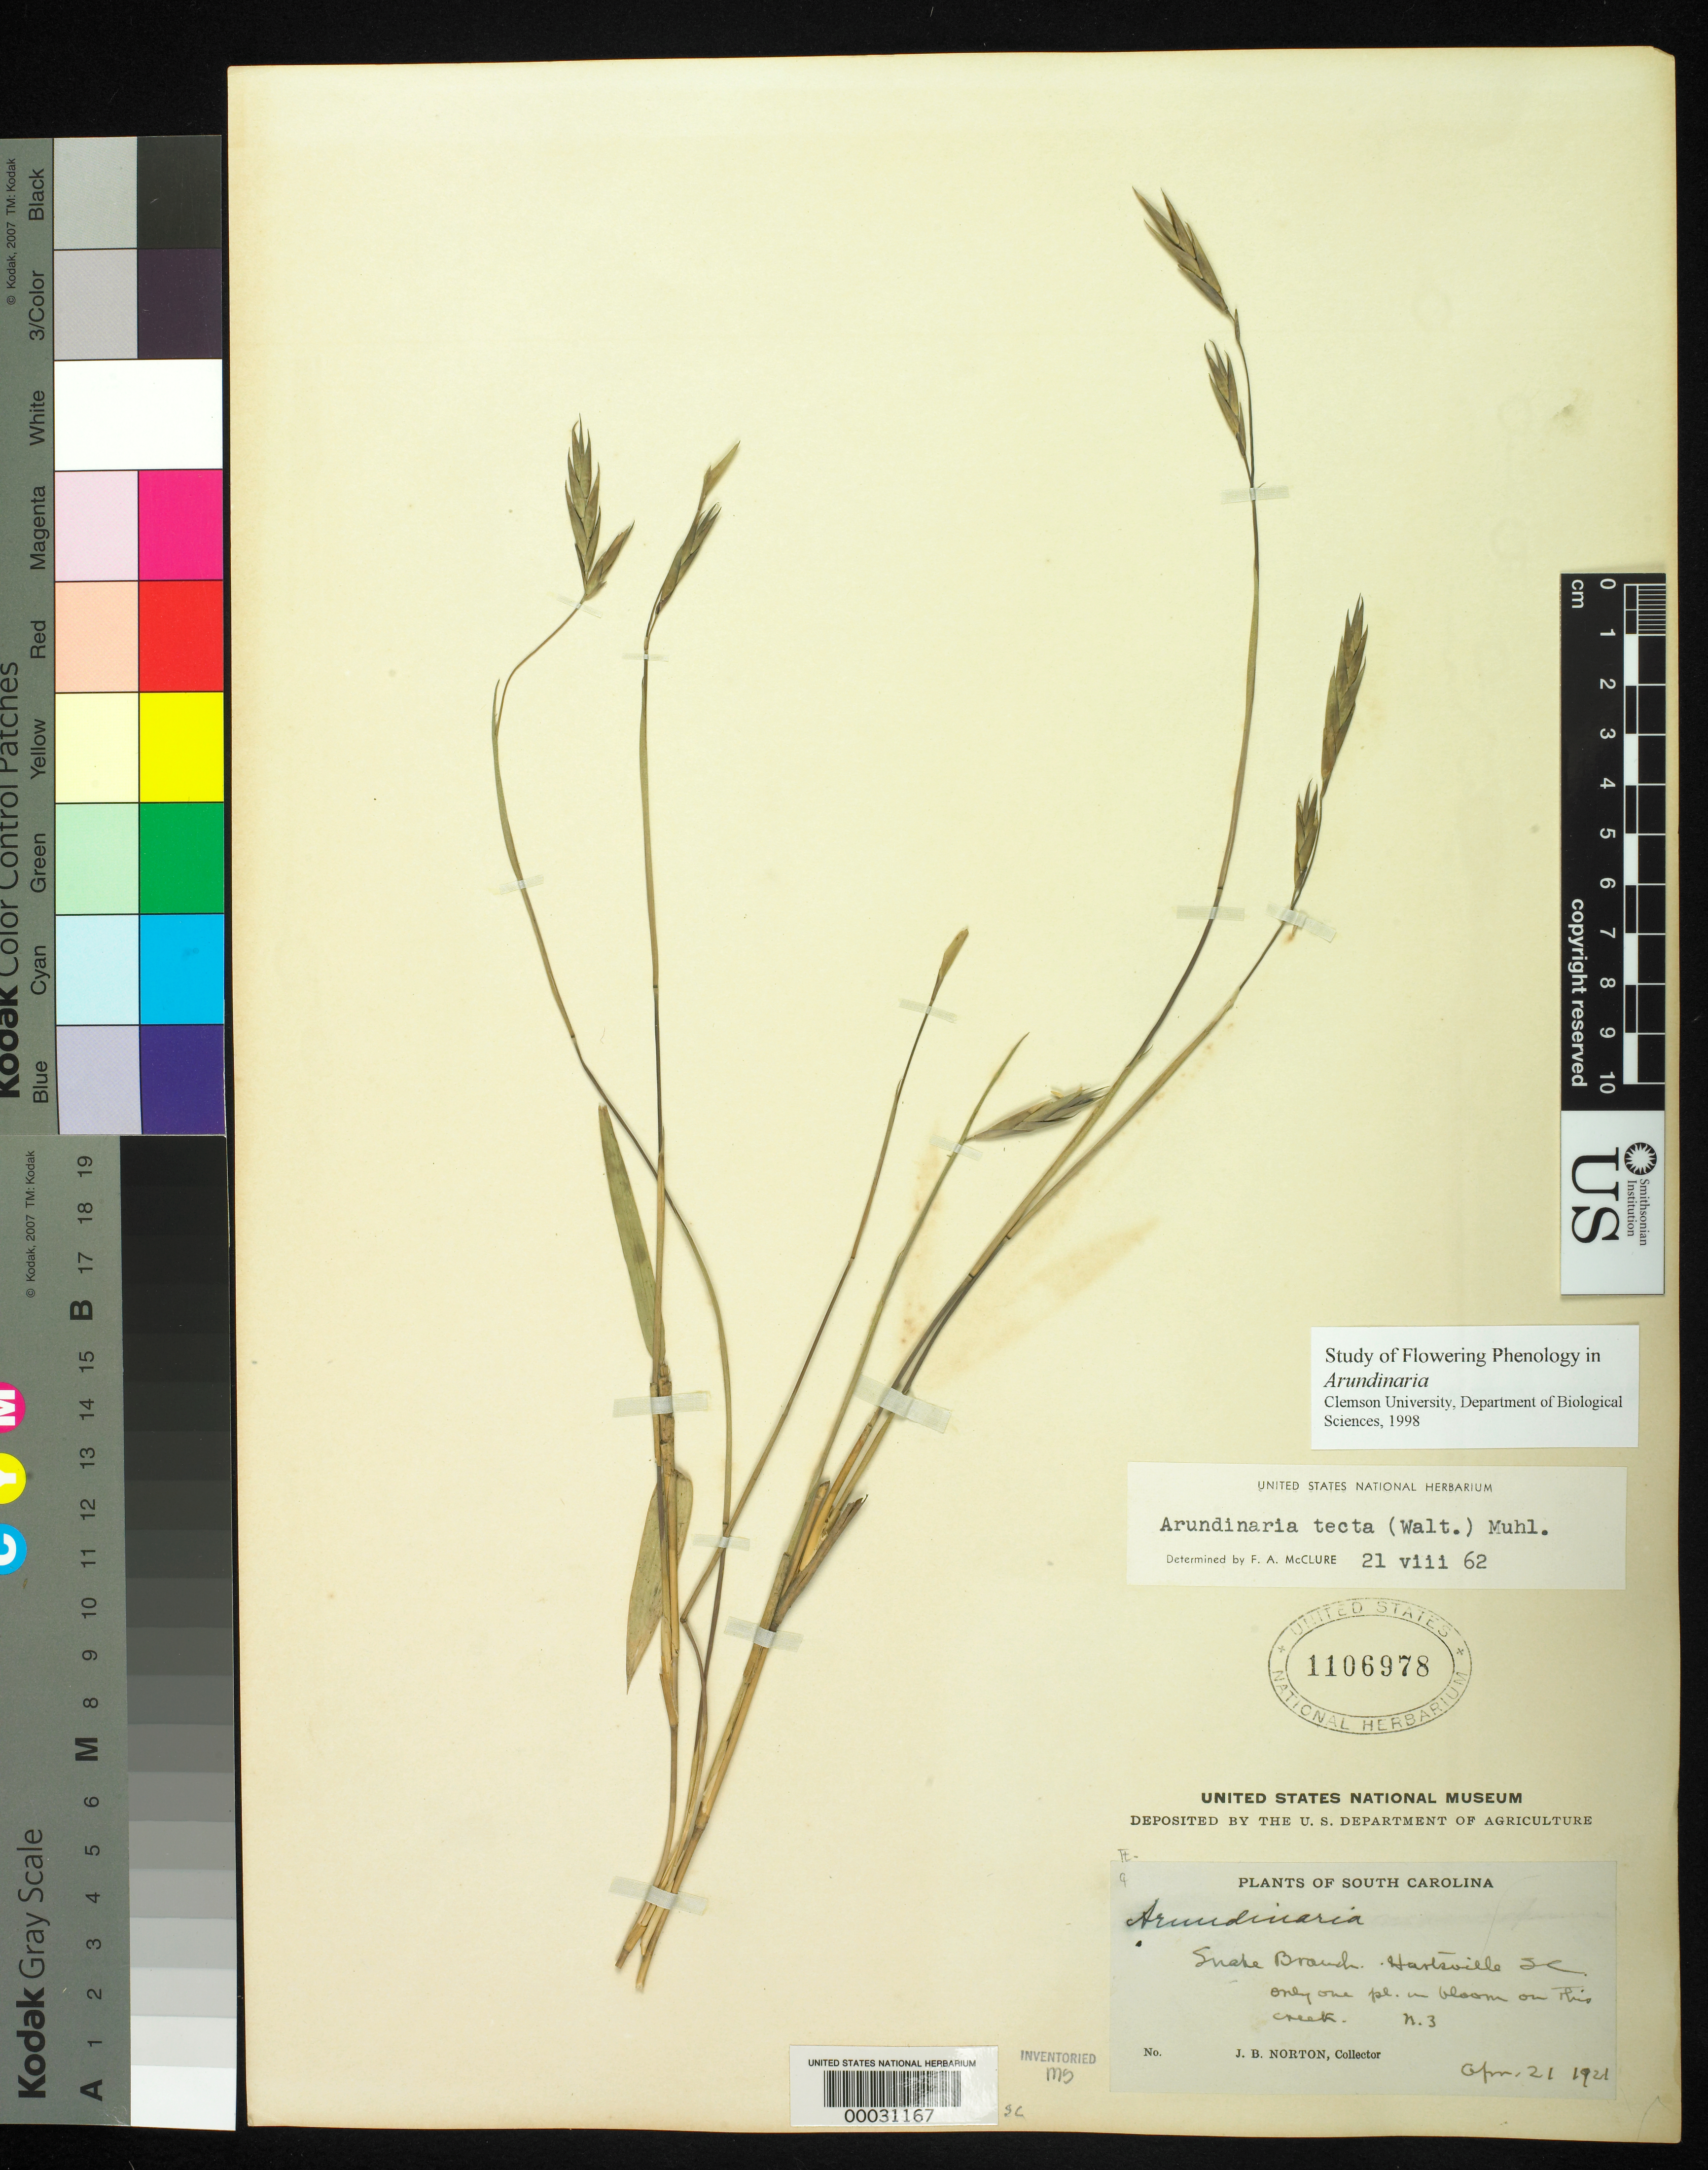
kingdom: Plantae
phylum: Tracheophyta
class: Liliopsida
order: Poales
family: Poaceae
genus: Arundinaria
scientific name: Arundinaria tecta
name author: (Walter) Muhl.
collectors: J. Norton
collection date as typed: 21 Apr 1921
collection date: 1921-04-21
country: United States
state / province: South Carolina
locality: Snake branch, hartsville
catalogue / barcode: US 1106978